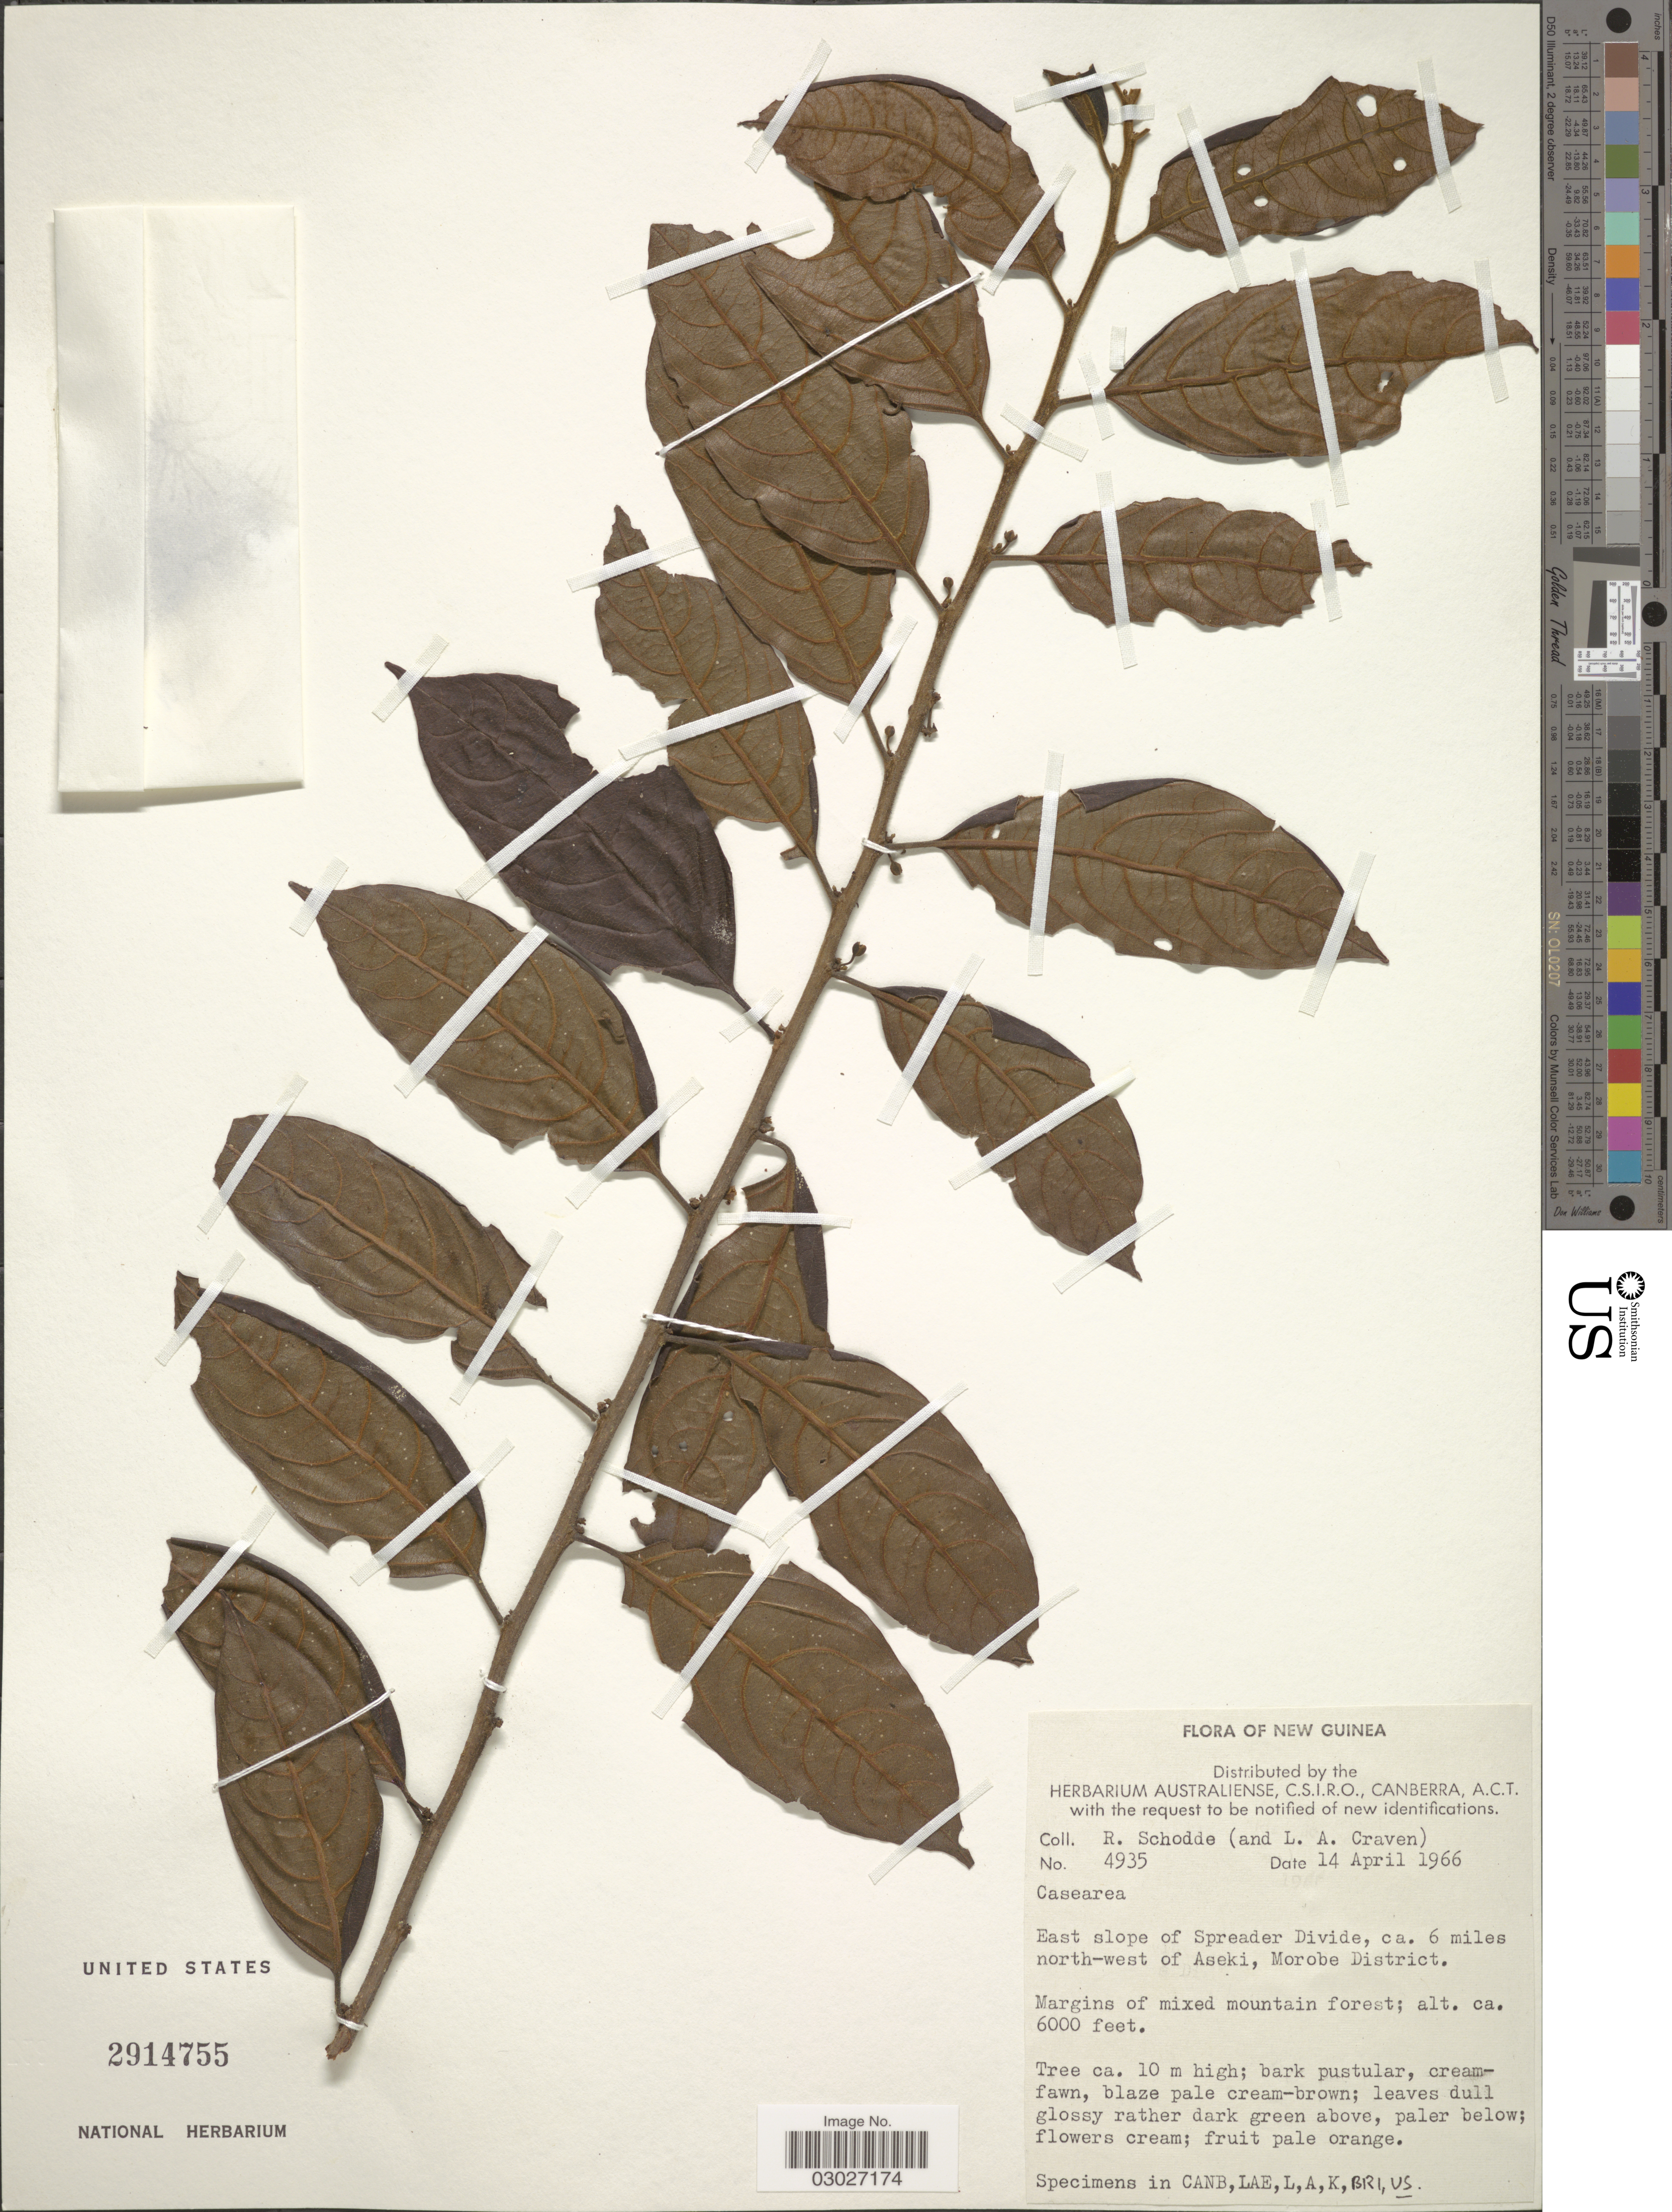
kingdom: Plantae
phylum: Tracheophyta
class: Magnoliopsida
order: Malpighiales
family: Salicaceae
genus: Casearia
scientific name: Casearia sp.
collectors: R. Schodde & L. A. Craven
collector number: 4935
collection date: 1966-04-14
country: Papua New Guinea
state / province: Morobe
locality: New Guinea, East slope of Spreader Divide, ca. 6 miles north-west of Aseki, Morobe District.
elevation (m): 1829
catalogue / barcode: US 2914755